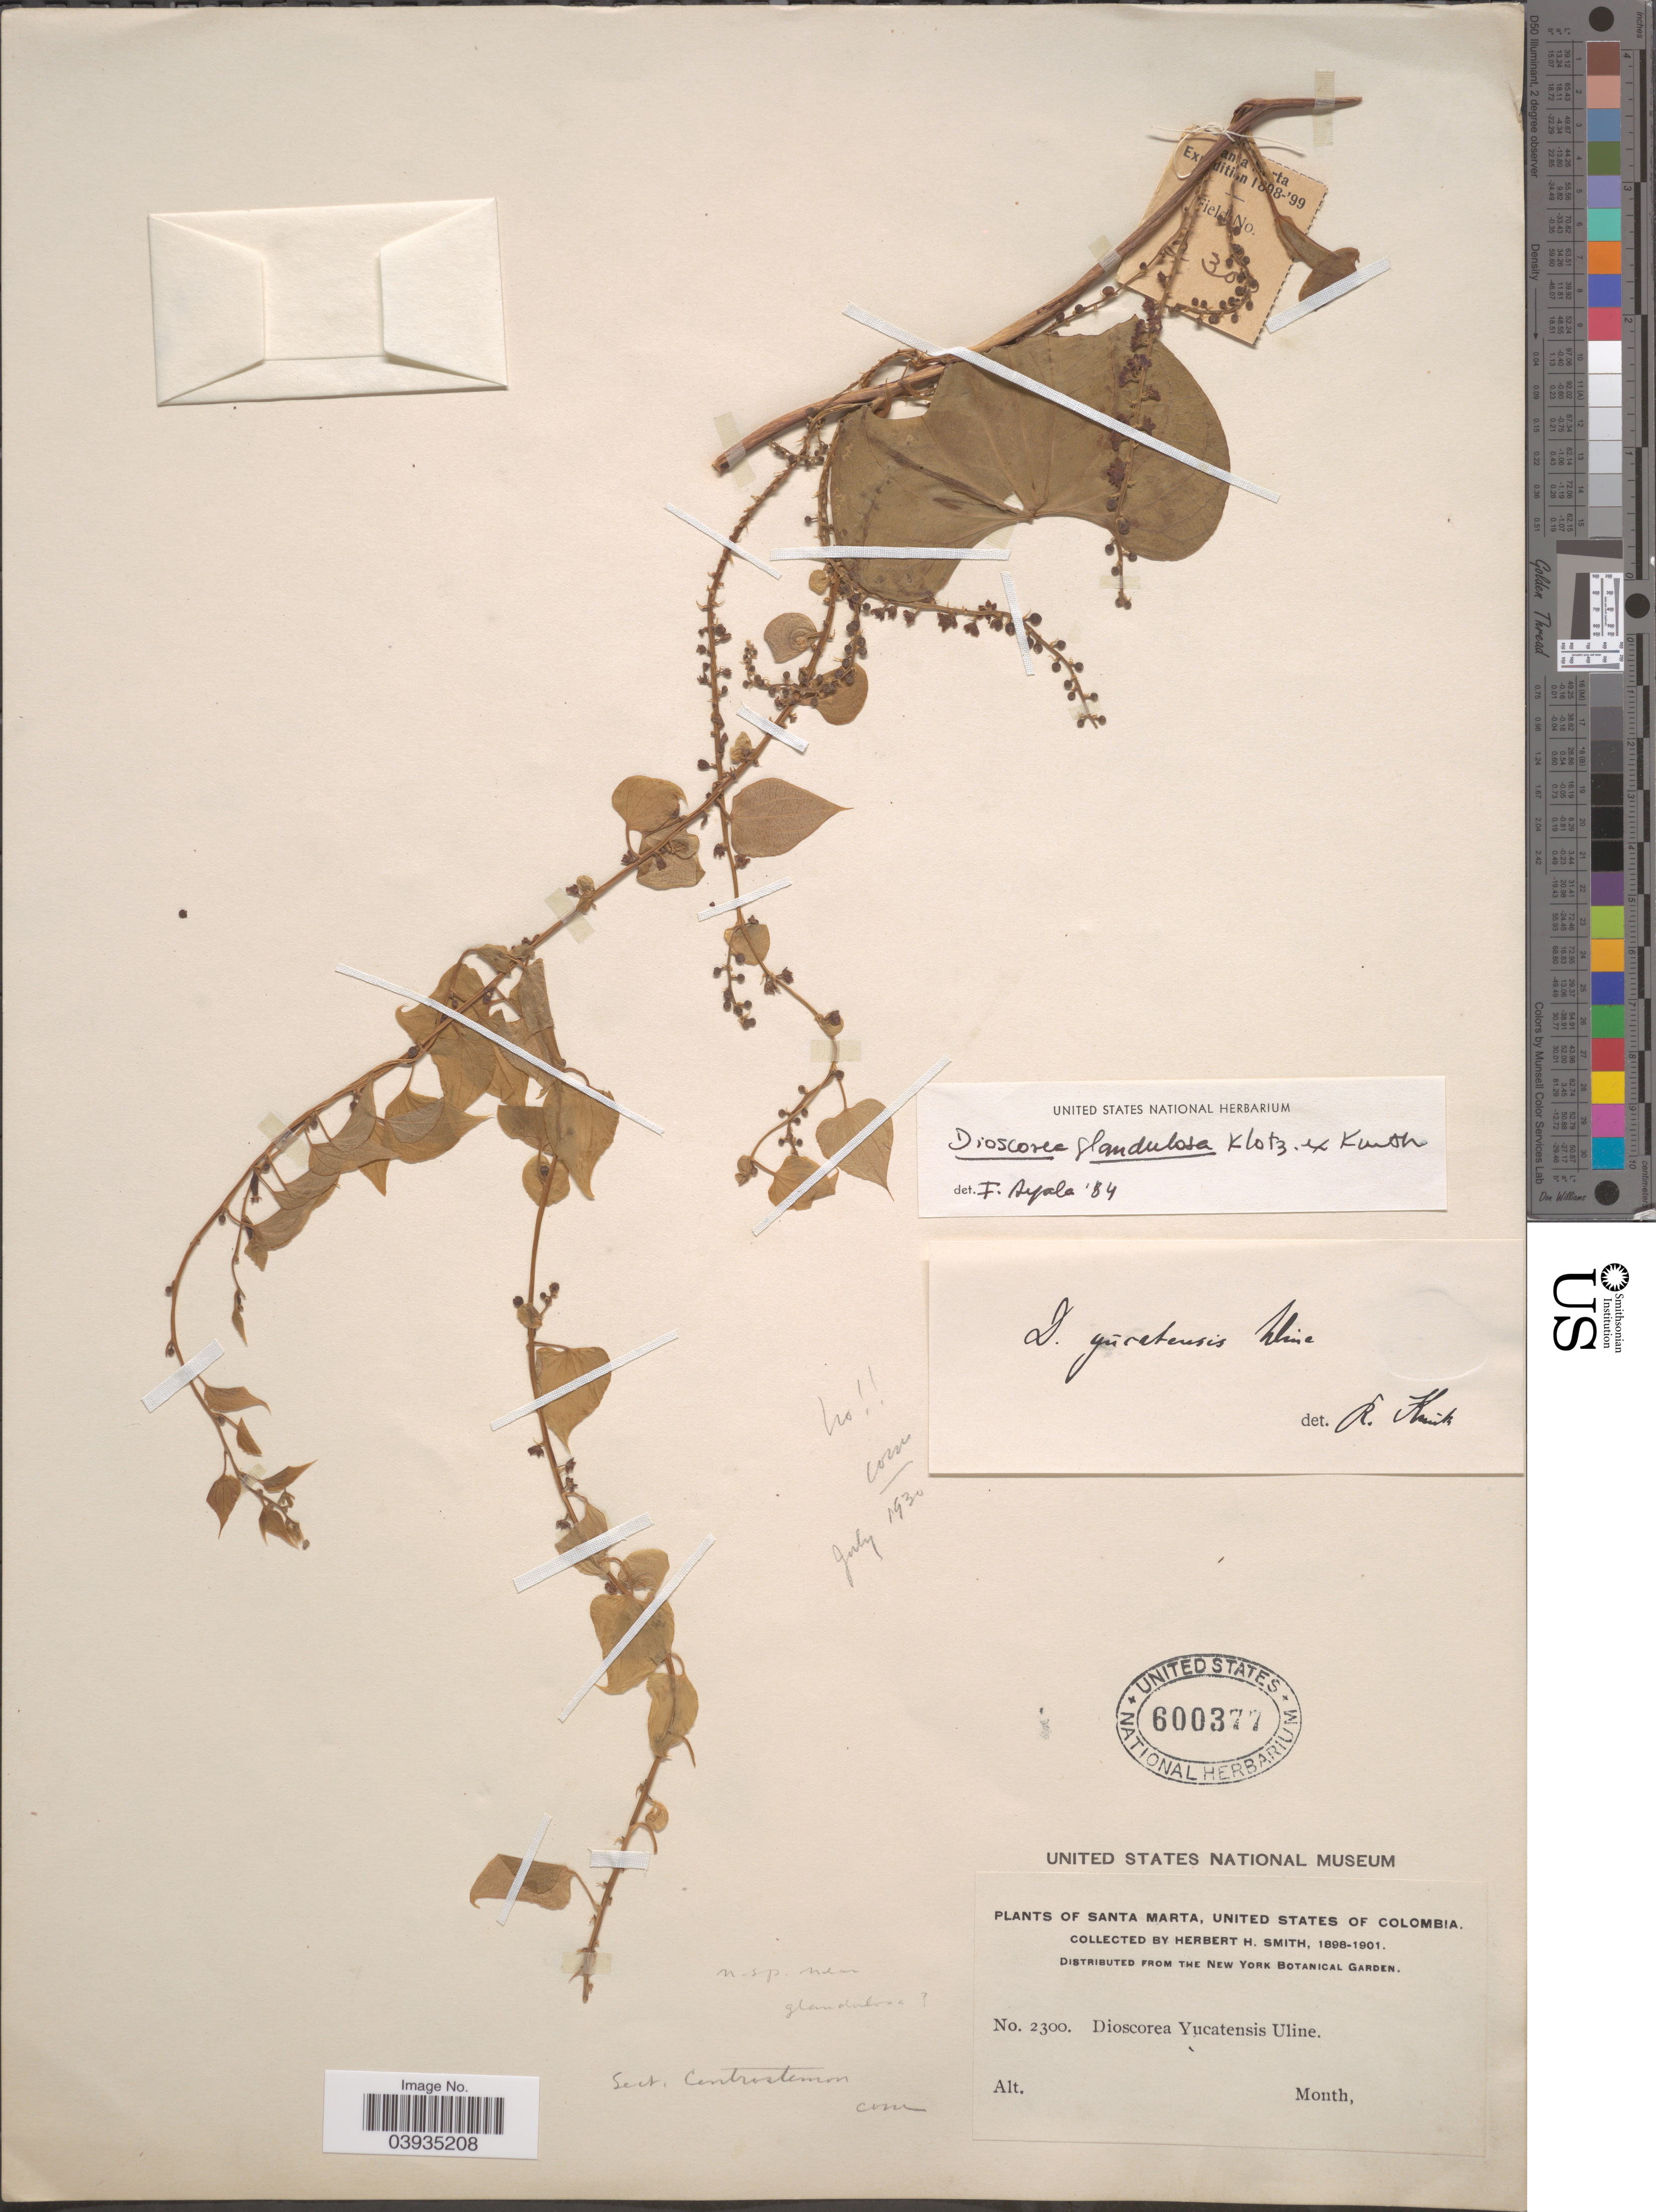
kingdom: Plantae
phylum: Tracheophyta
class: Liliopsida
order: Dioscoreales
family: Dioscoreaceae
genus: Dioscorea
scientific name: Dioscorea glandulosa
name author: Kunth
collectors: Herbert H. Smith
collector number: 2300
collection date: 1898/1901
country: Colombia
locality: Santa Marta, United States of Colombia.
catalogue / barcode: US 600377